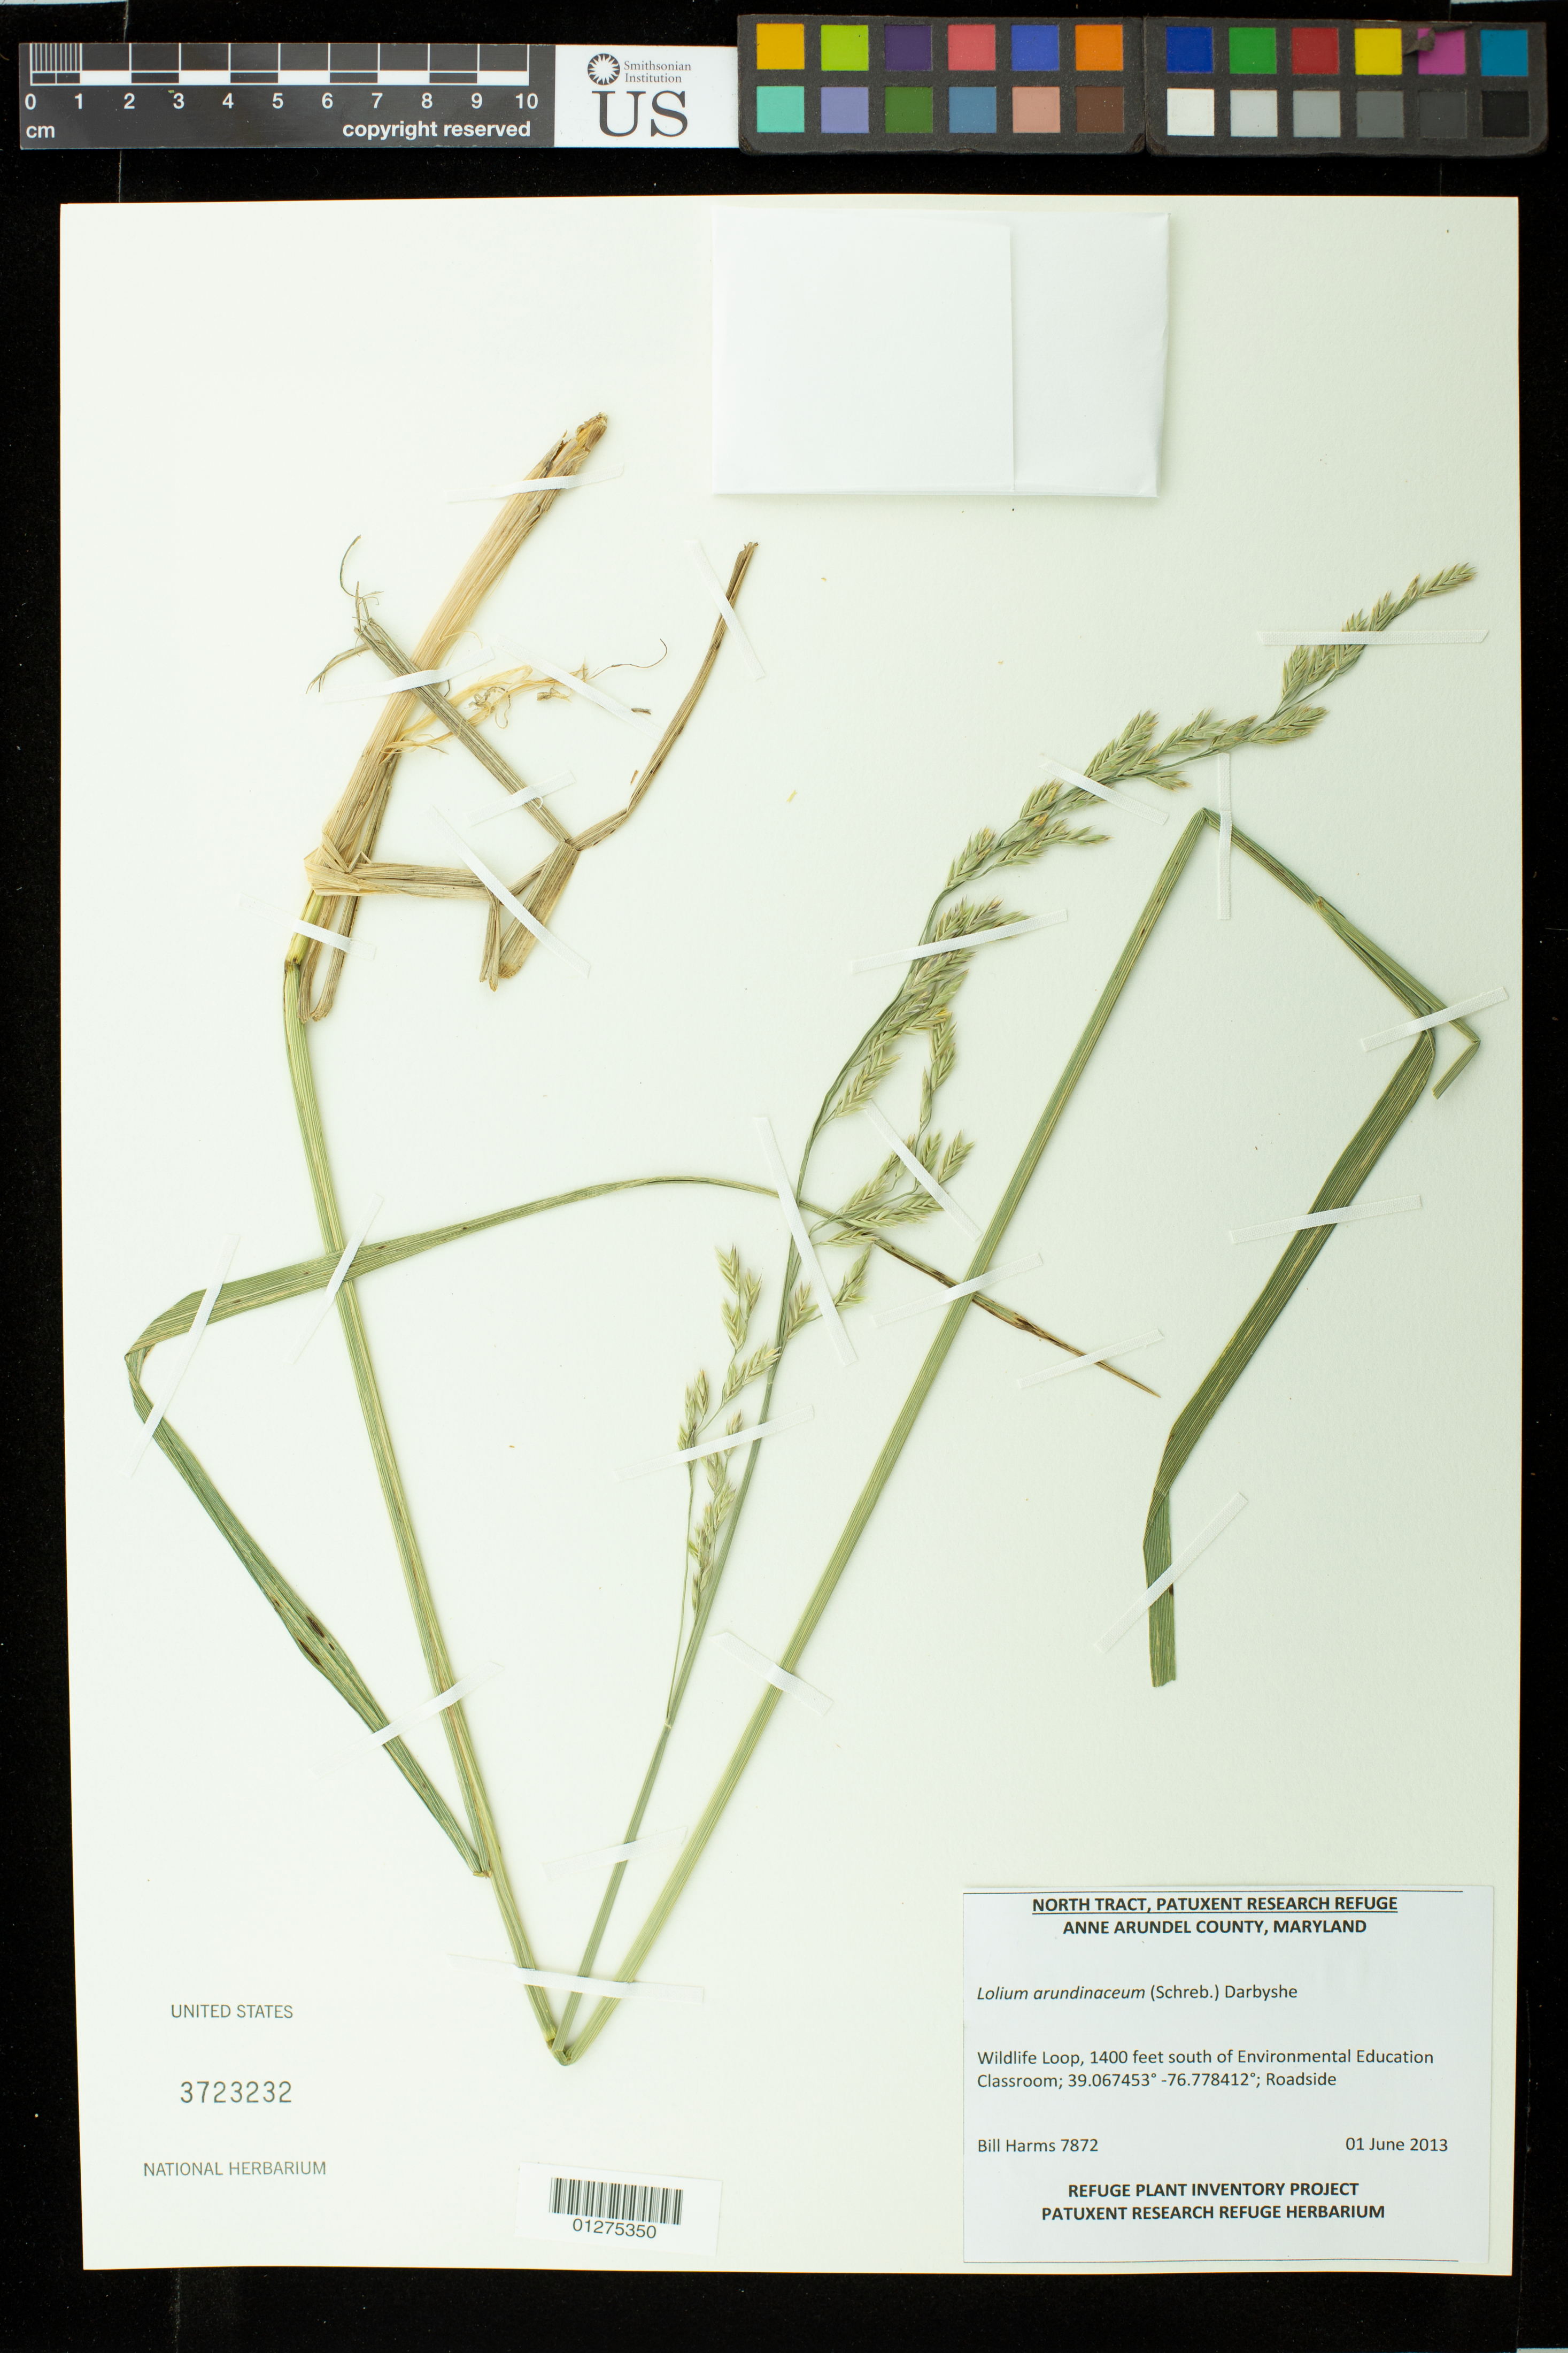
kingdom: Plantae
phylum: Tracheophyta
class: Liliopsida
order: Poales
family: Poaceae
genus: Lolium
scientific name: Lolium arundinaceum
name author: (Schreb.) Darbysh.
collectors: B. Harms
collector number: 7872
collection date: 2013-06-01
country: United States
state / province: Maryland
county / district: Anne Arundel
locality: Wildlife Loop. 1400 feet shouth of Enviomental education Classroom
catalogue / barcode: US 3723232